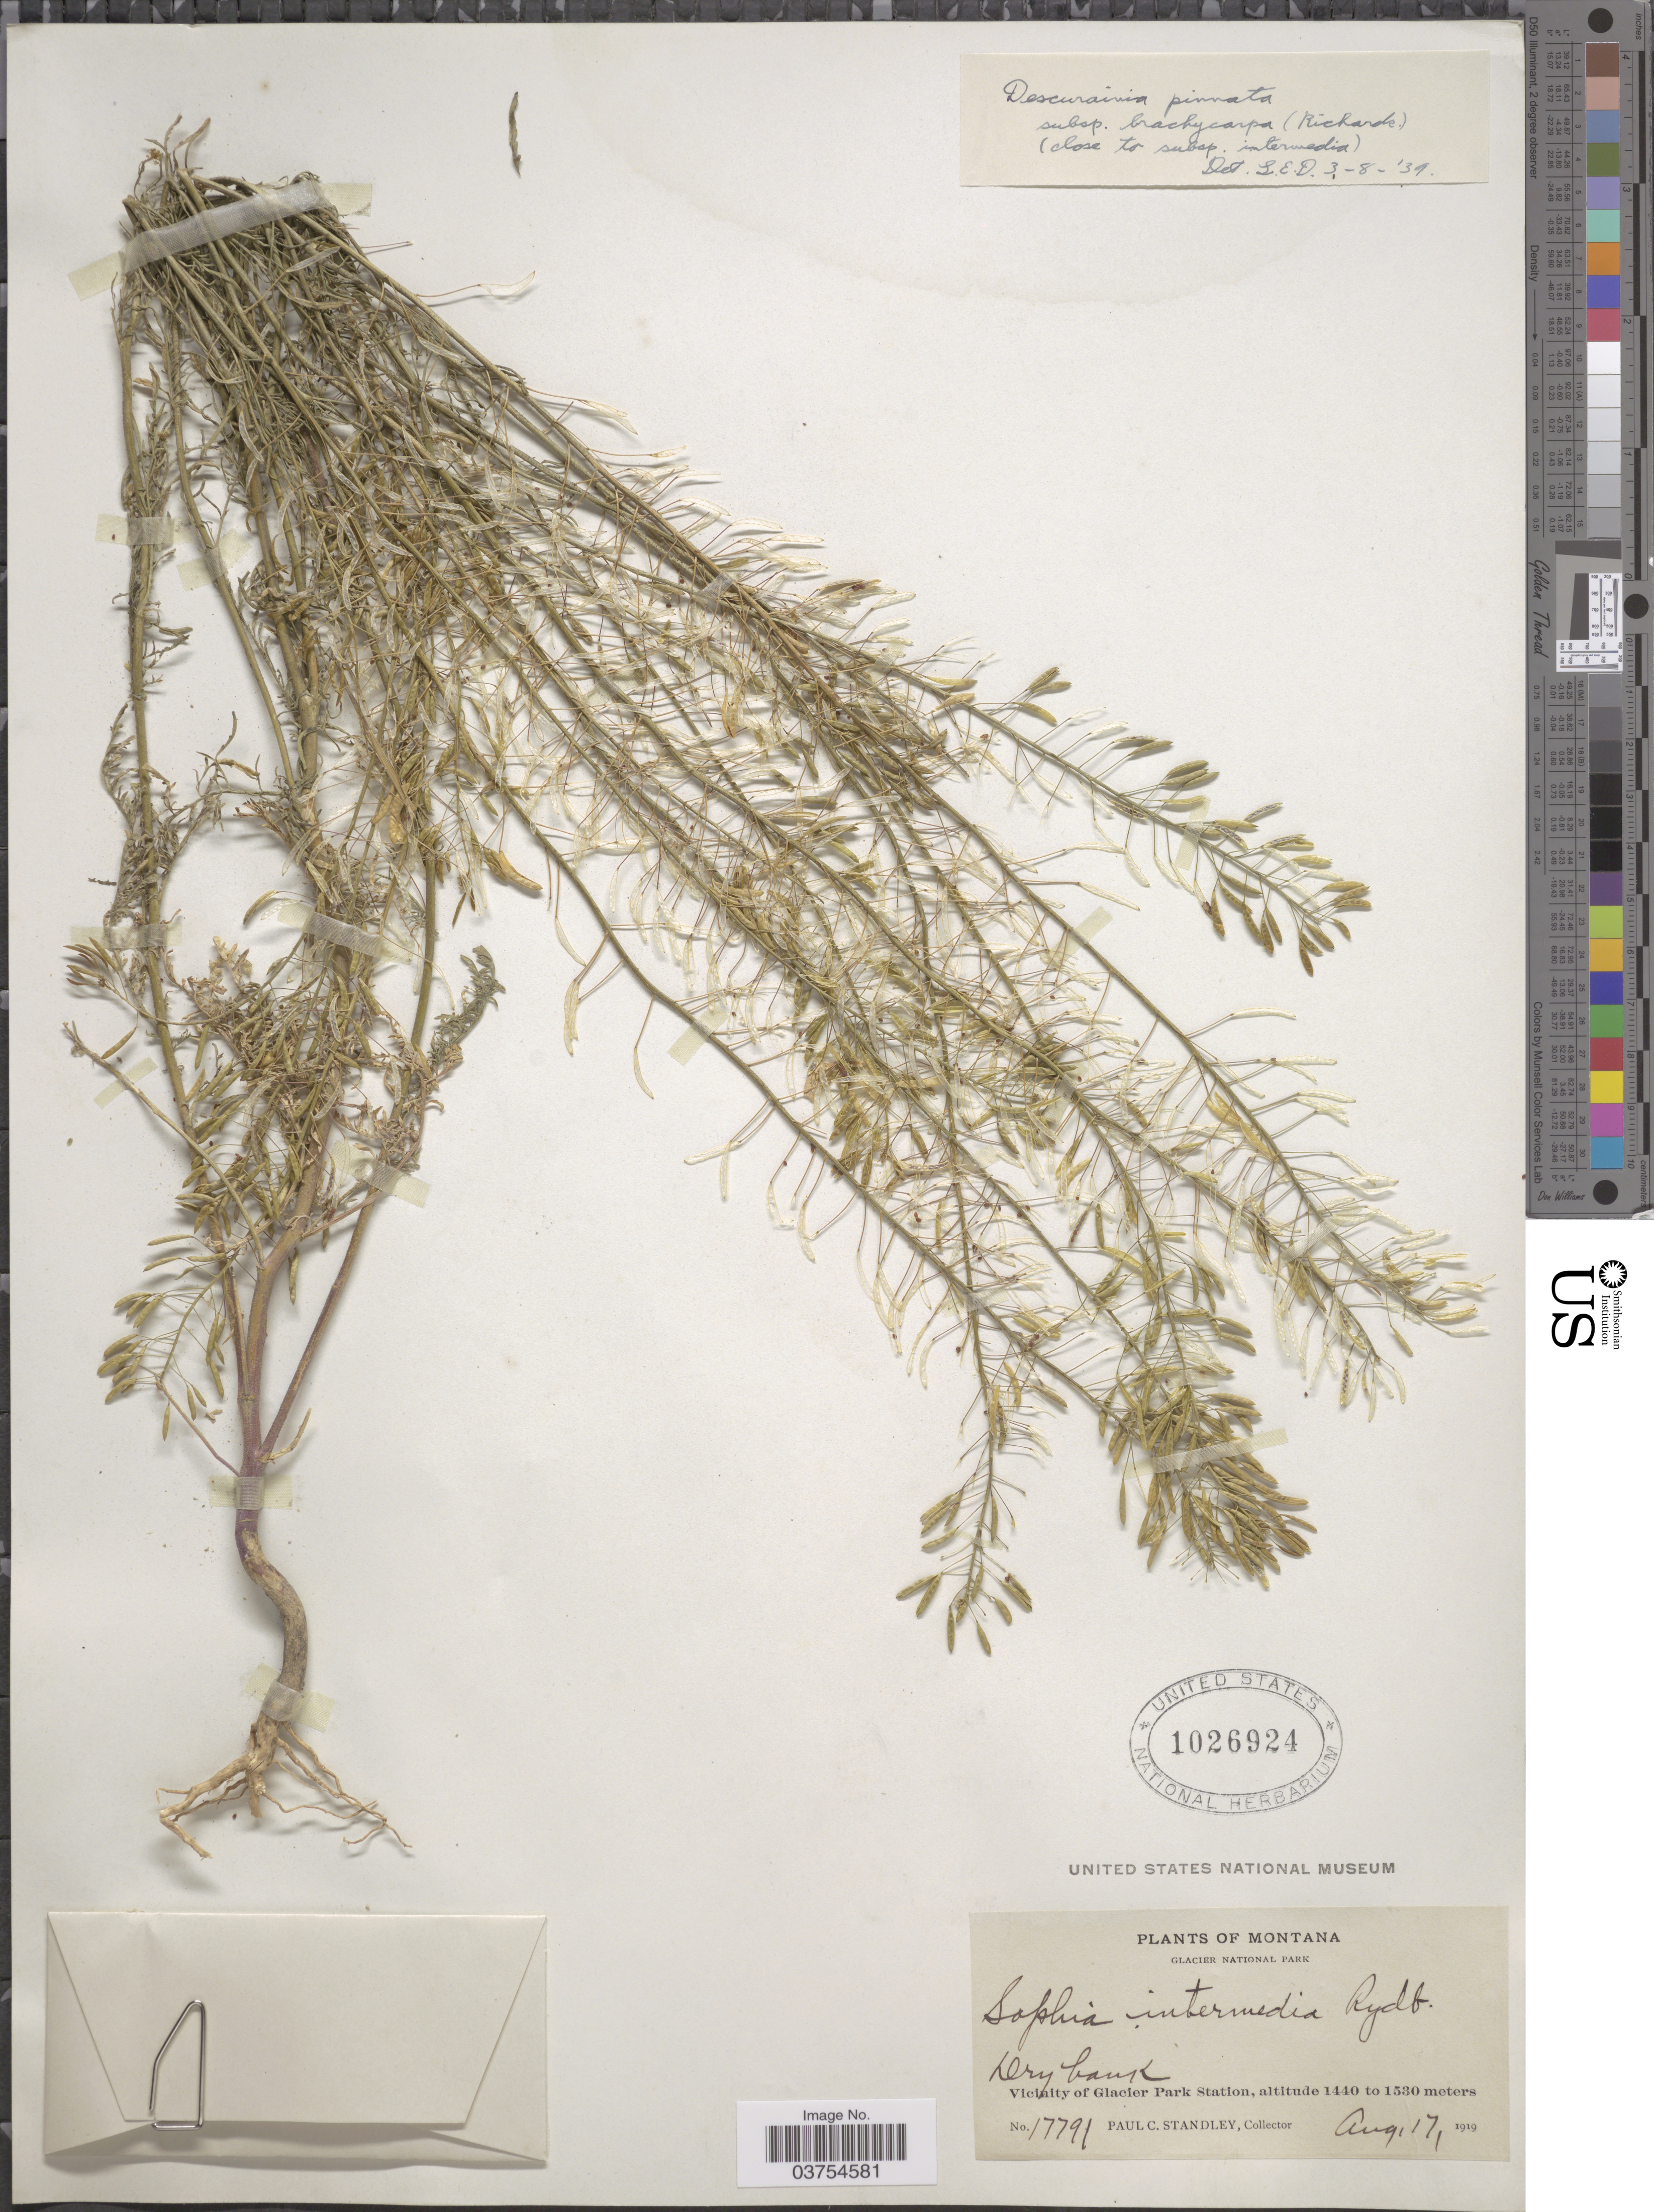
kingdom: Plantae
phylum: Tracheophyta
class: Magnoliopsida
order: Brassicales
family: Brassicaceae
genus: Descurainia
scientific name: Descurainia pinnata var. brachycarpa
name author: (Richardson) Fernald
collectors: P. C. Standley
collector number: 17791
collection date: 1919-08-17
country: United States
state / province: Montana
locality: Glacier National Park. Dry bank. Vicinity of Glacier Park Station.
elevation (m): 1440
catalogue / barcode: US 1026924